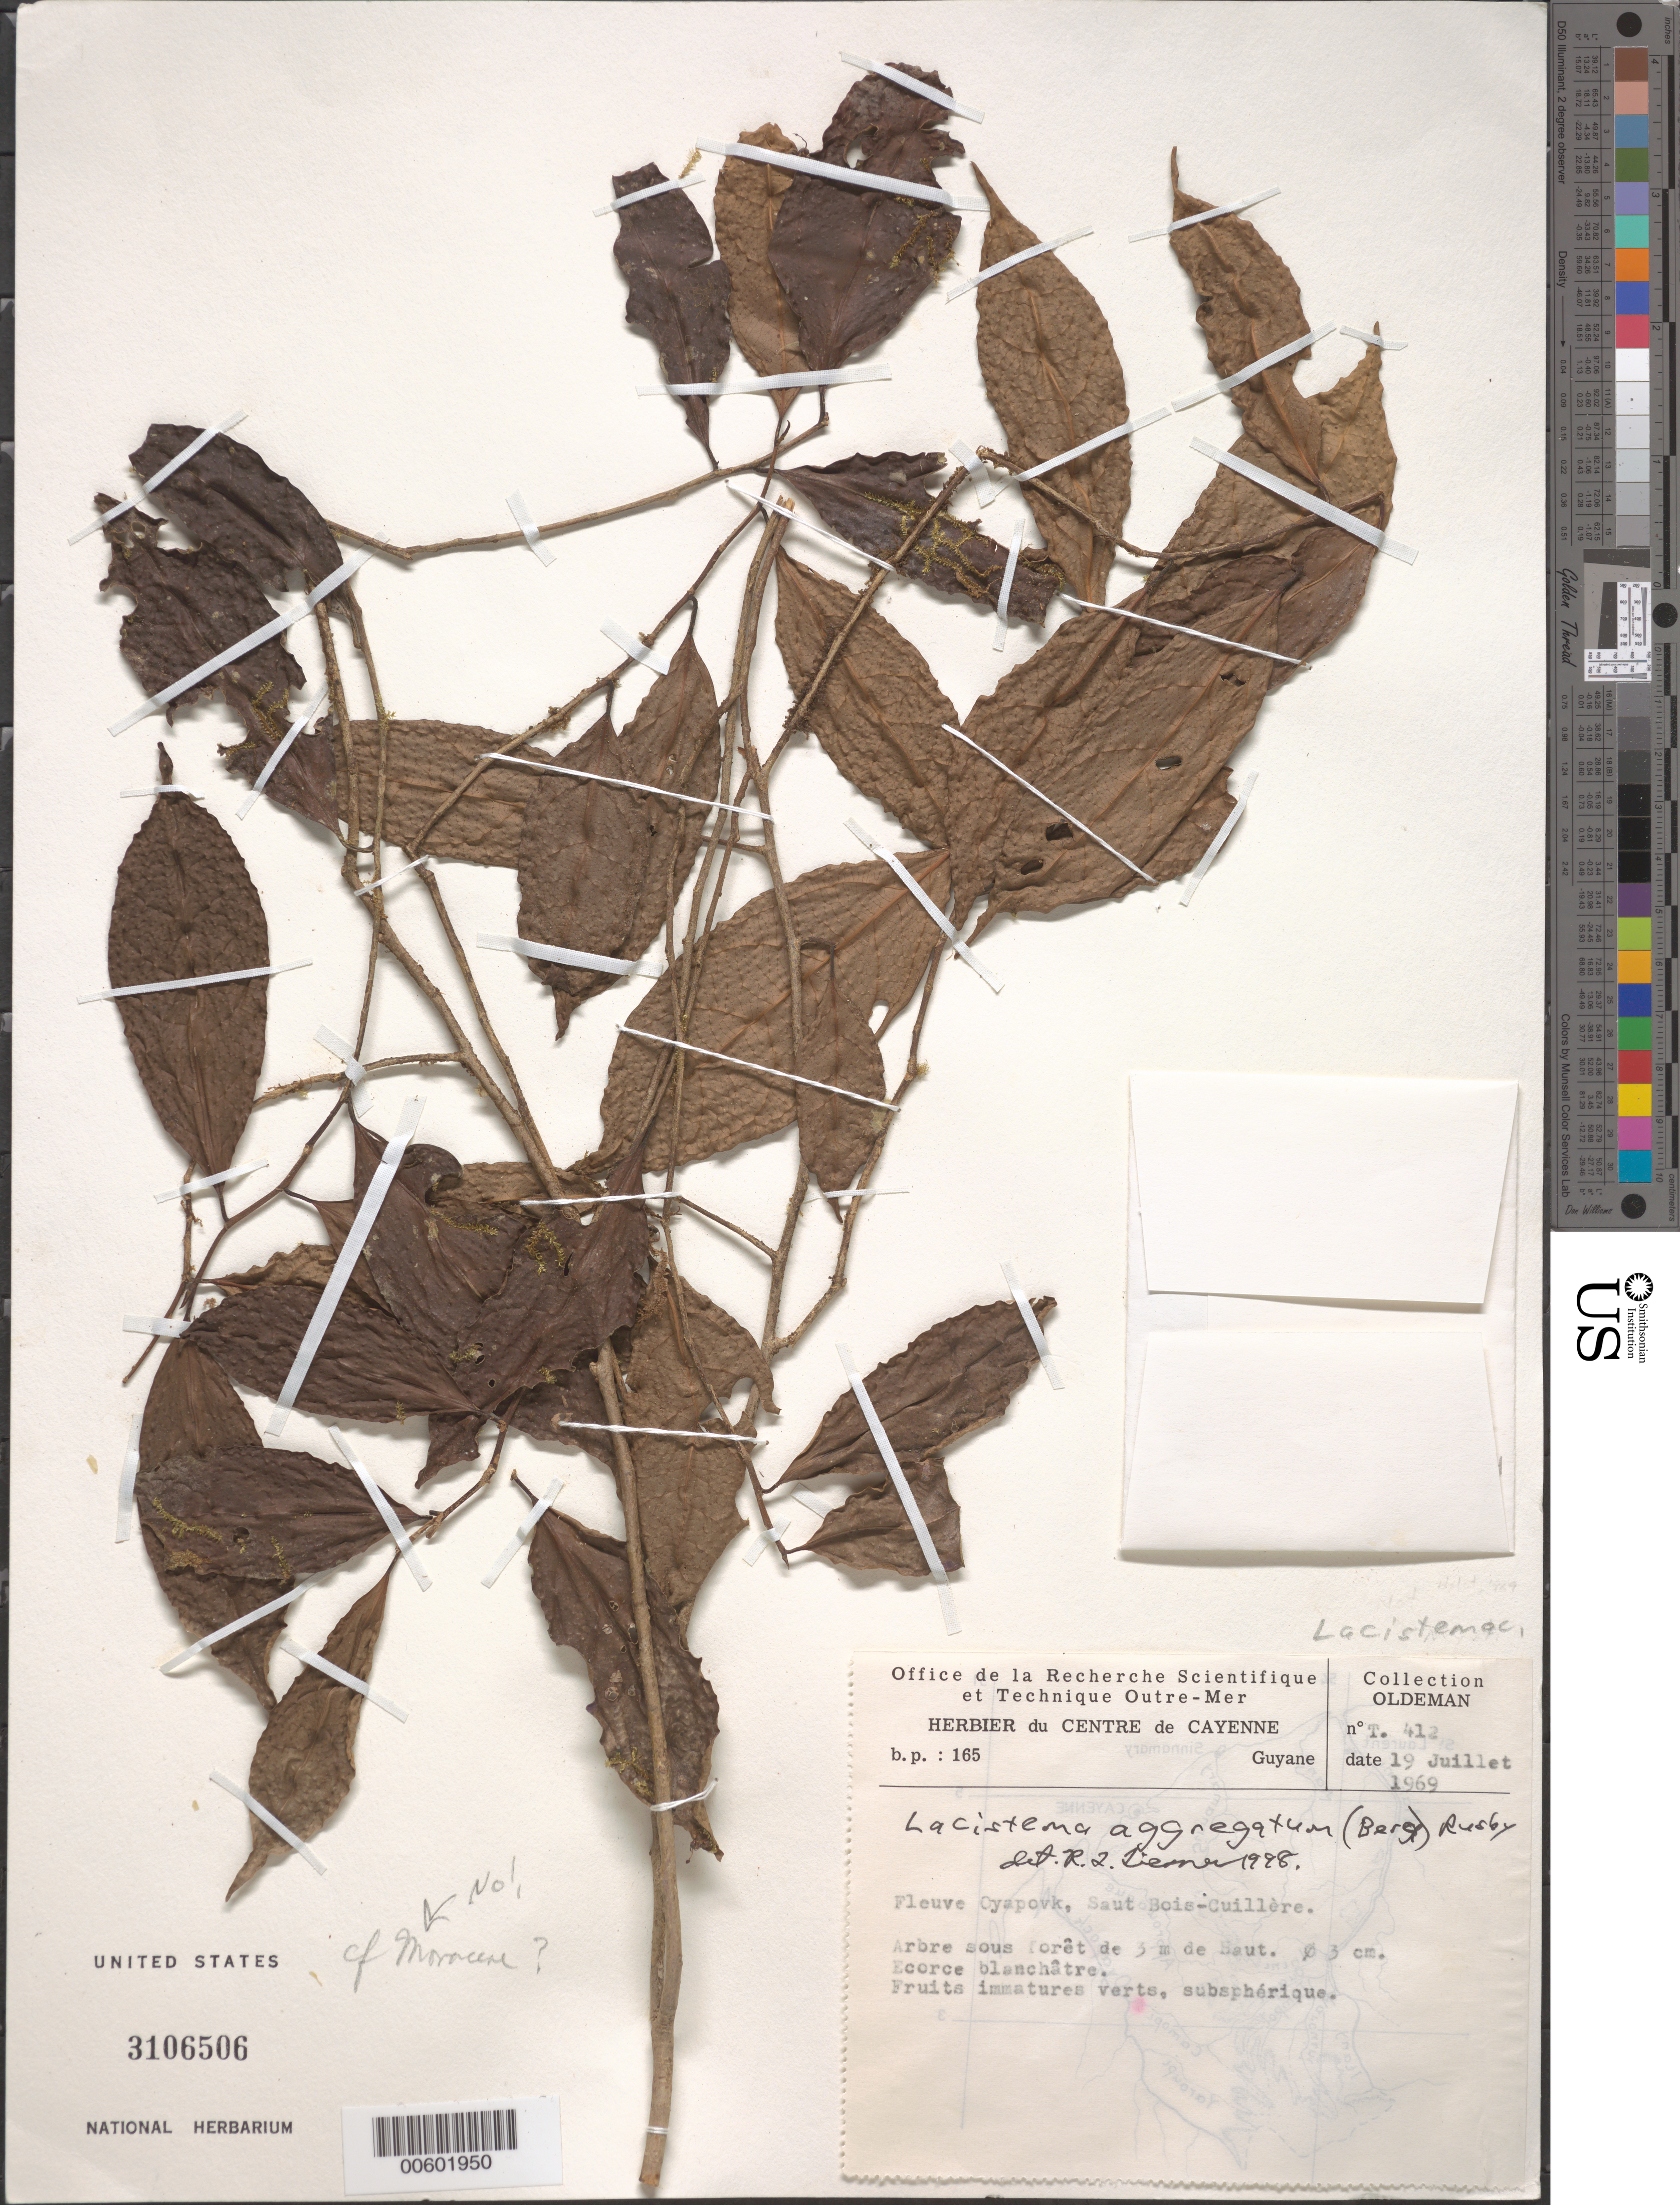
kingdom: Plantae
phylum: Tracheophyta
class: Magnoliopsida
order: Malpighiales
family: Lacistemataceae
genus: Lacistema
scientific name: Lacistema aggregatum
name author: (P.J. Bergius) Rusby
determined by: Liesner, R. L.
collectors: R. Oldeman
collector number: T 412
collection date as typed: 19-Jul-69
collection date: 1969-07-19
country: French Guiana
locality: Fleuve Oyapock, Roche Sikini, Saut Bois-Cuillère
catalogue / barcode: US 3106506